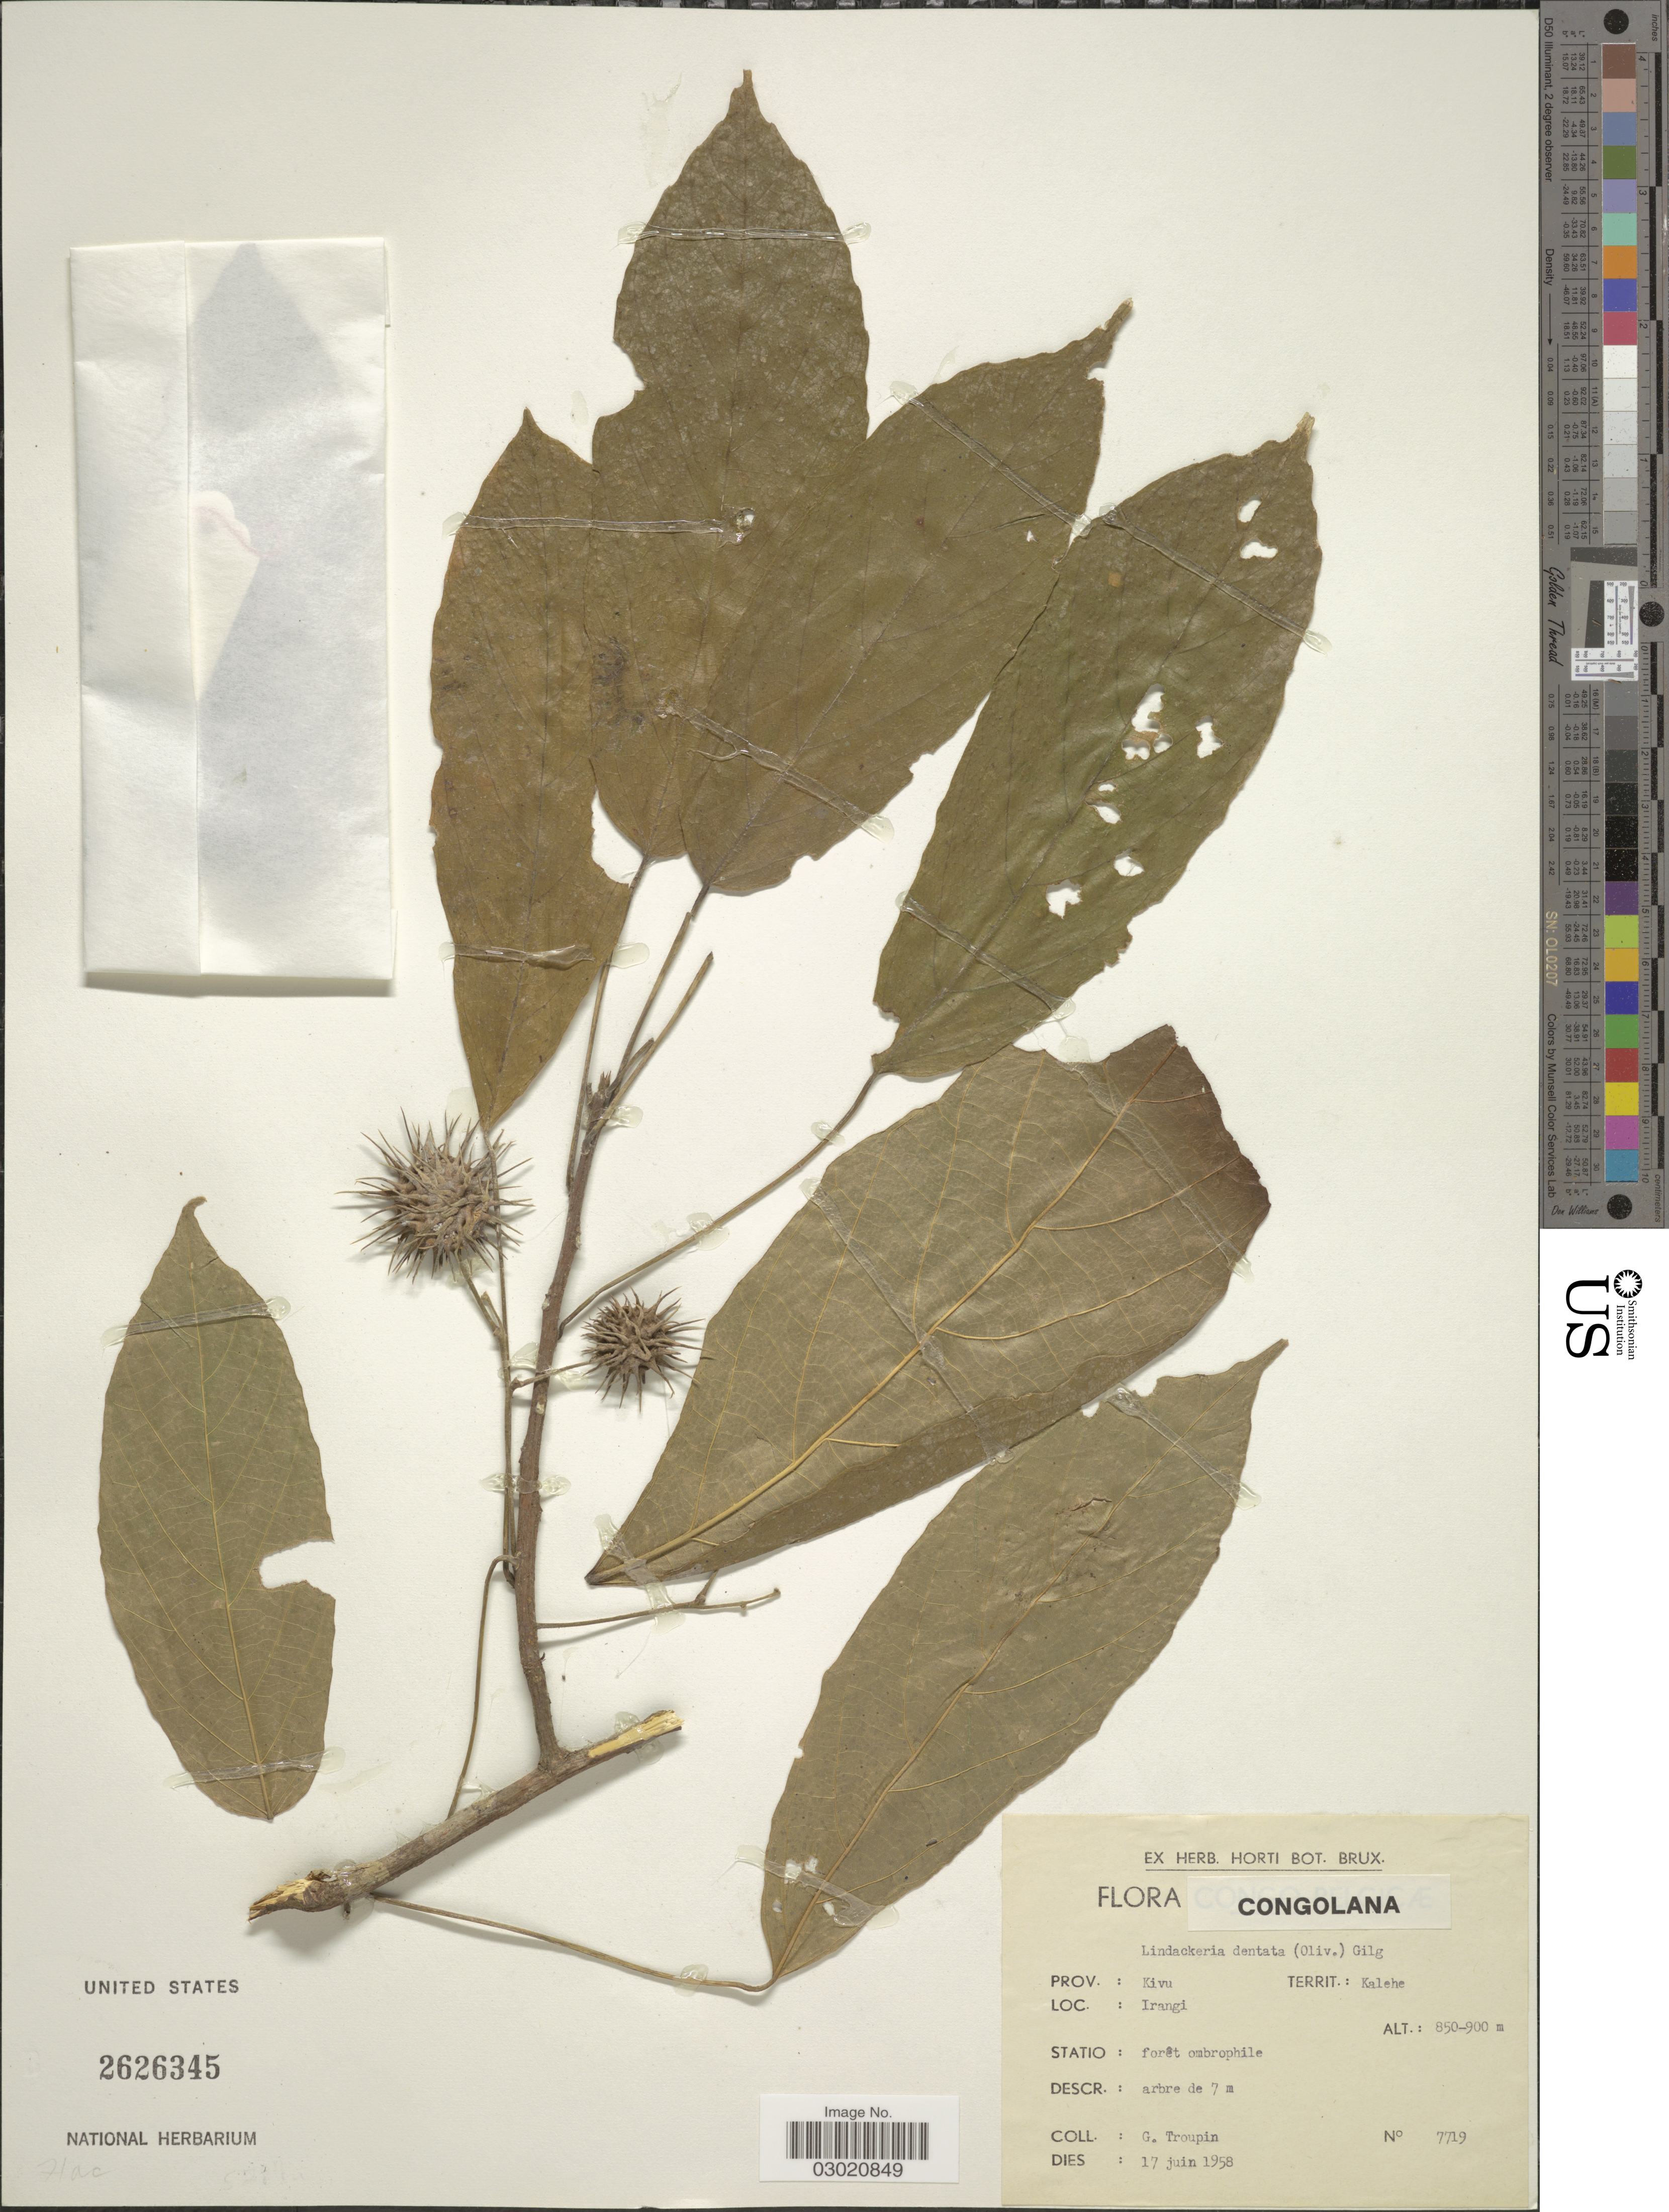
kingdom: Plantae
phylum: Tracheophyta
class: Magnoliopsida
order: Malpighiales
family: Achariaceae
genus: Lindackeria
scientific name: Lindackeria dentata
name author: (Oliv.) Gilg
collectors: G. Troupin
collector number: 7719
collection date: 1958-06-17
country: Congo, Democratic Republic of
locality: Congolana, Prov.: Kivu, Territ.: Kalehe, Irangi.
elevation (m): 850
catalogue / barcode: US 2626345